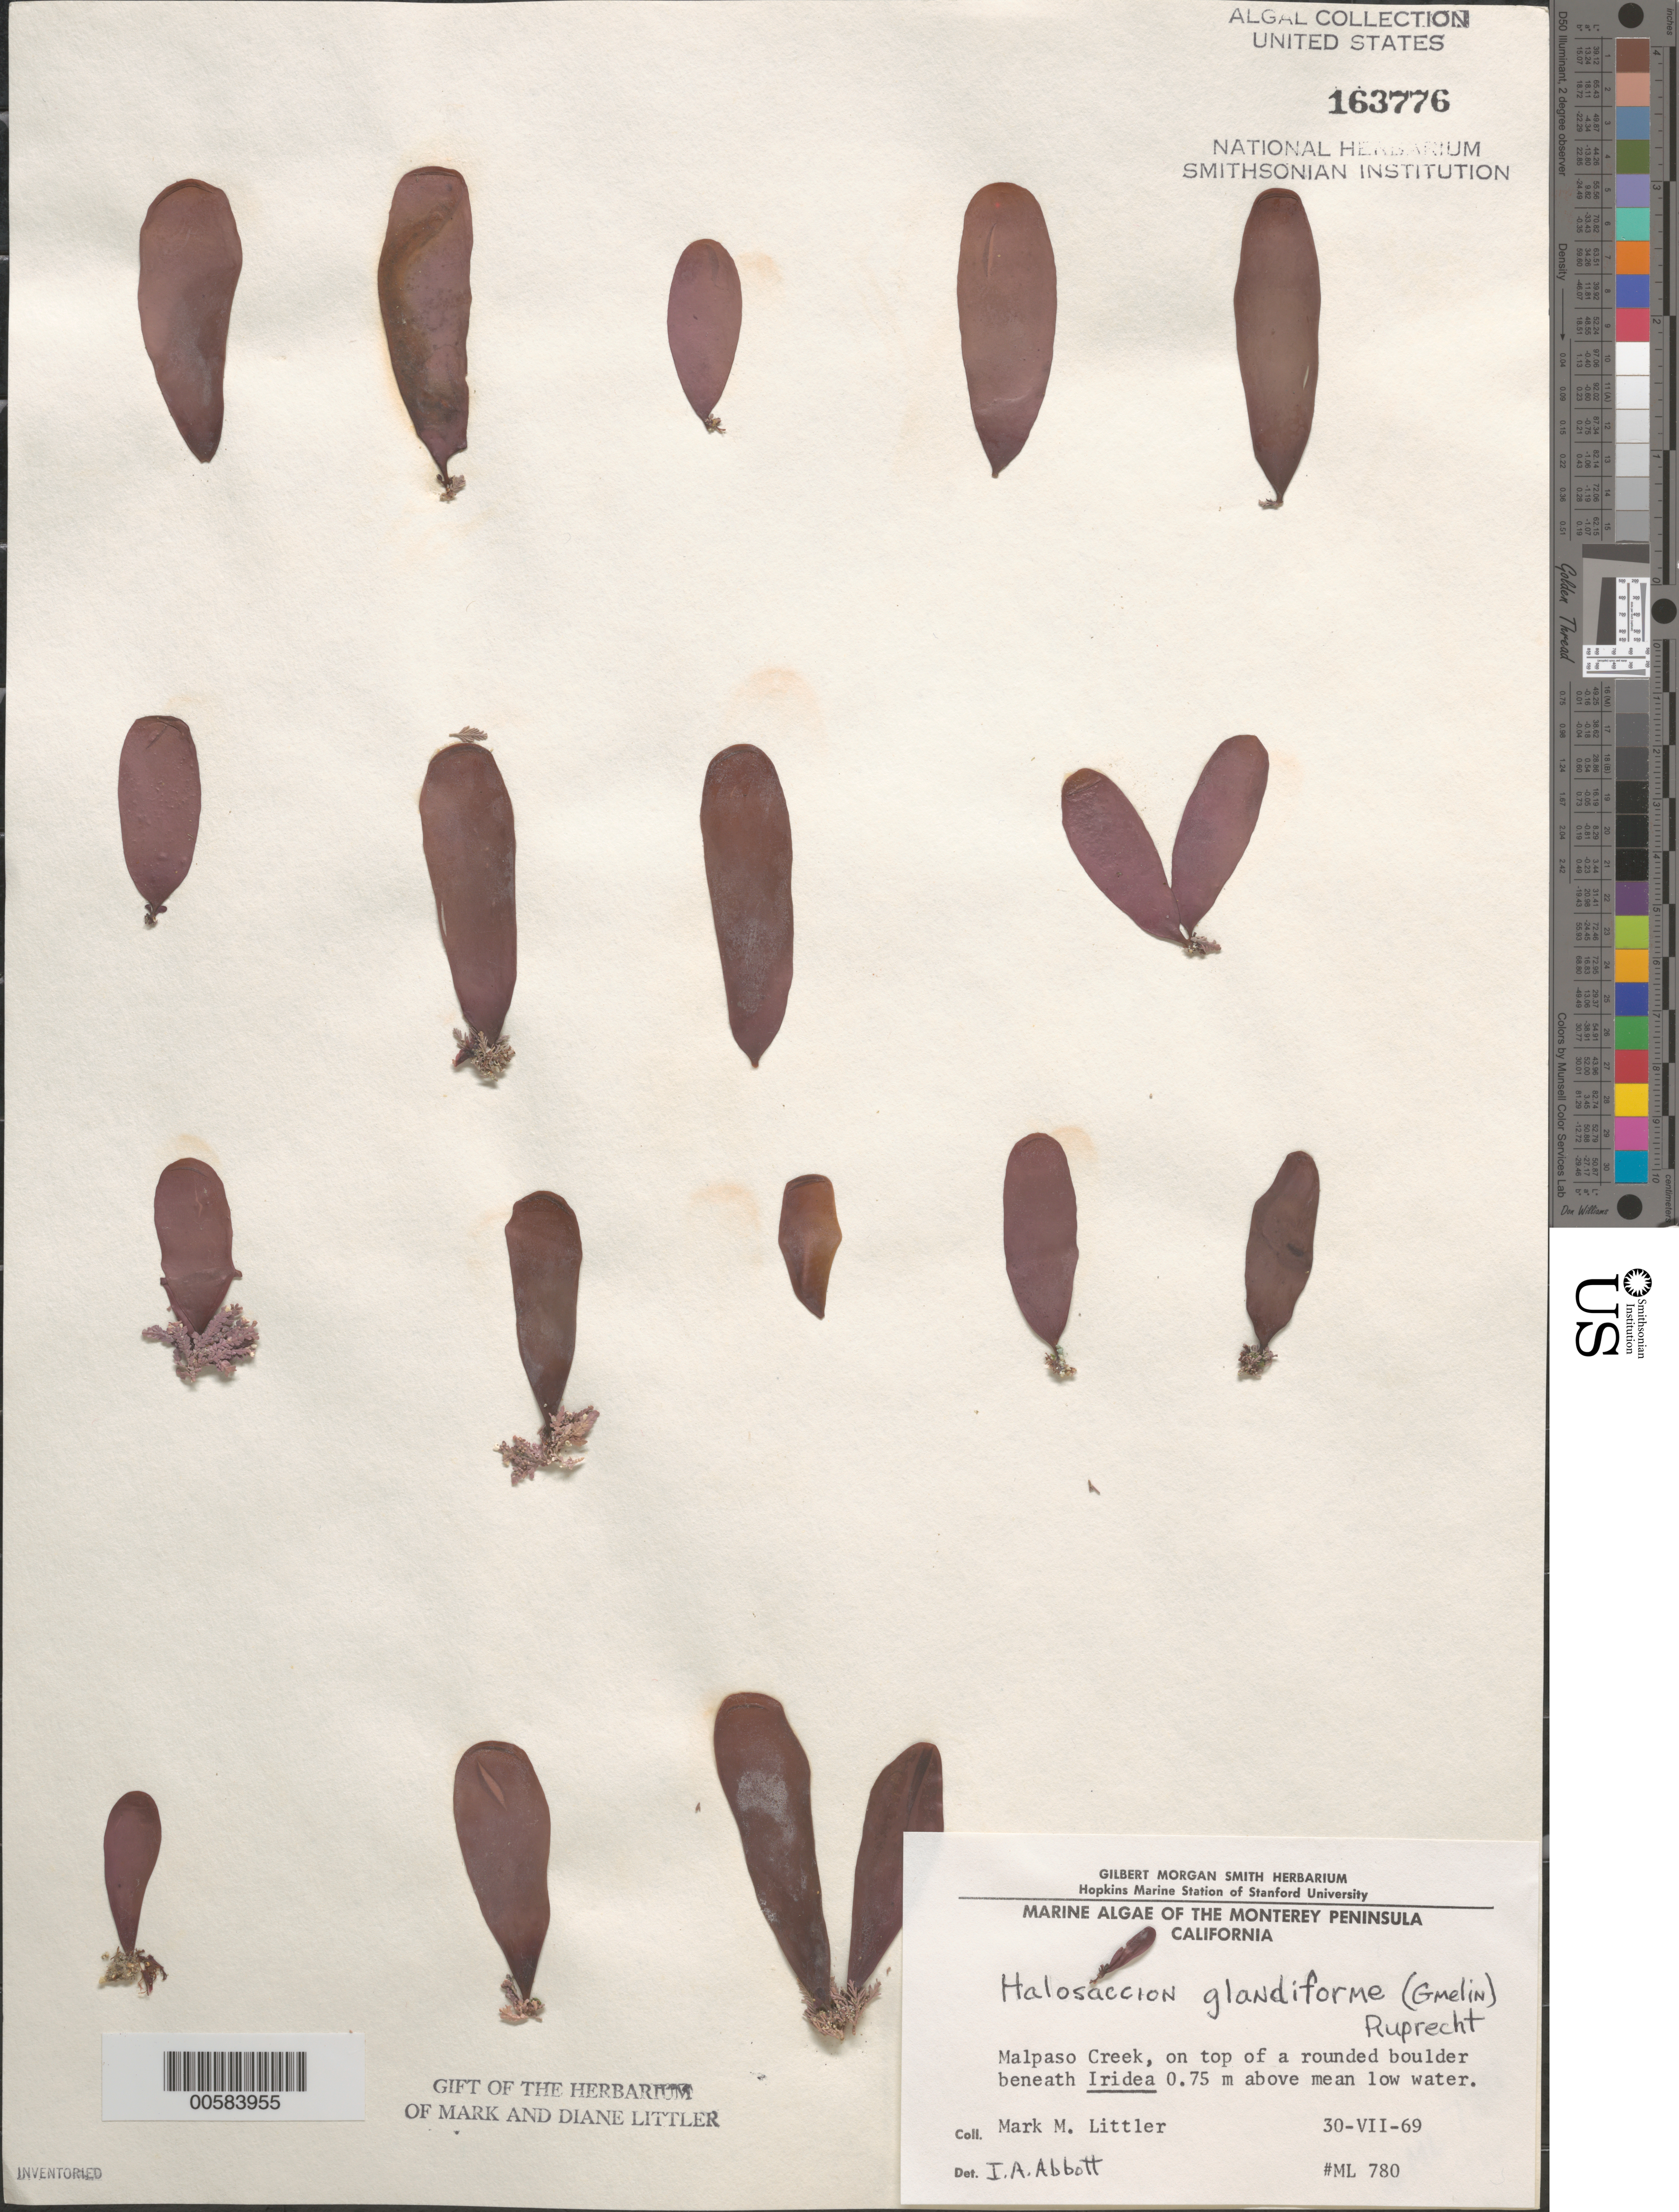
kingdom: Plantae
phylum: Rhodophyta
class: Florideophyceae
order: Palmariales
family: Palmariaceae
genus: Halosaccion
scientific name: Halosaccion glandiforme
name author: (S.G. Gmel.) Rupr.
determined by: Abbott, Isabella A.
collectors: M. M. Littler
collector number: ML 780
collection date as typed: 30 Jul 1969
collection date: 1969-07-30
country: United States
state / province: California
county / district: Monterey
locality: Malpaso Creek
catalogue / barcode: US 163776